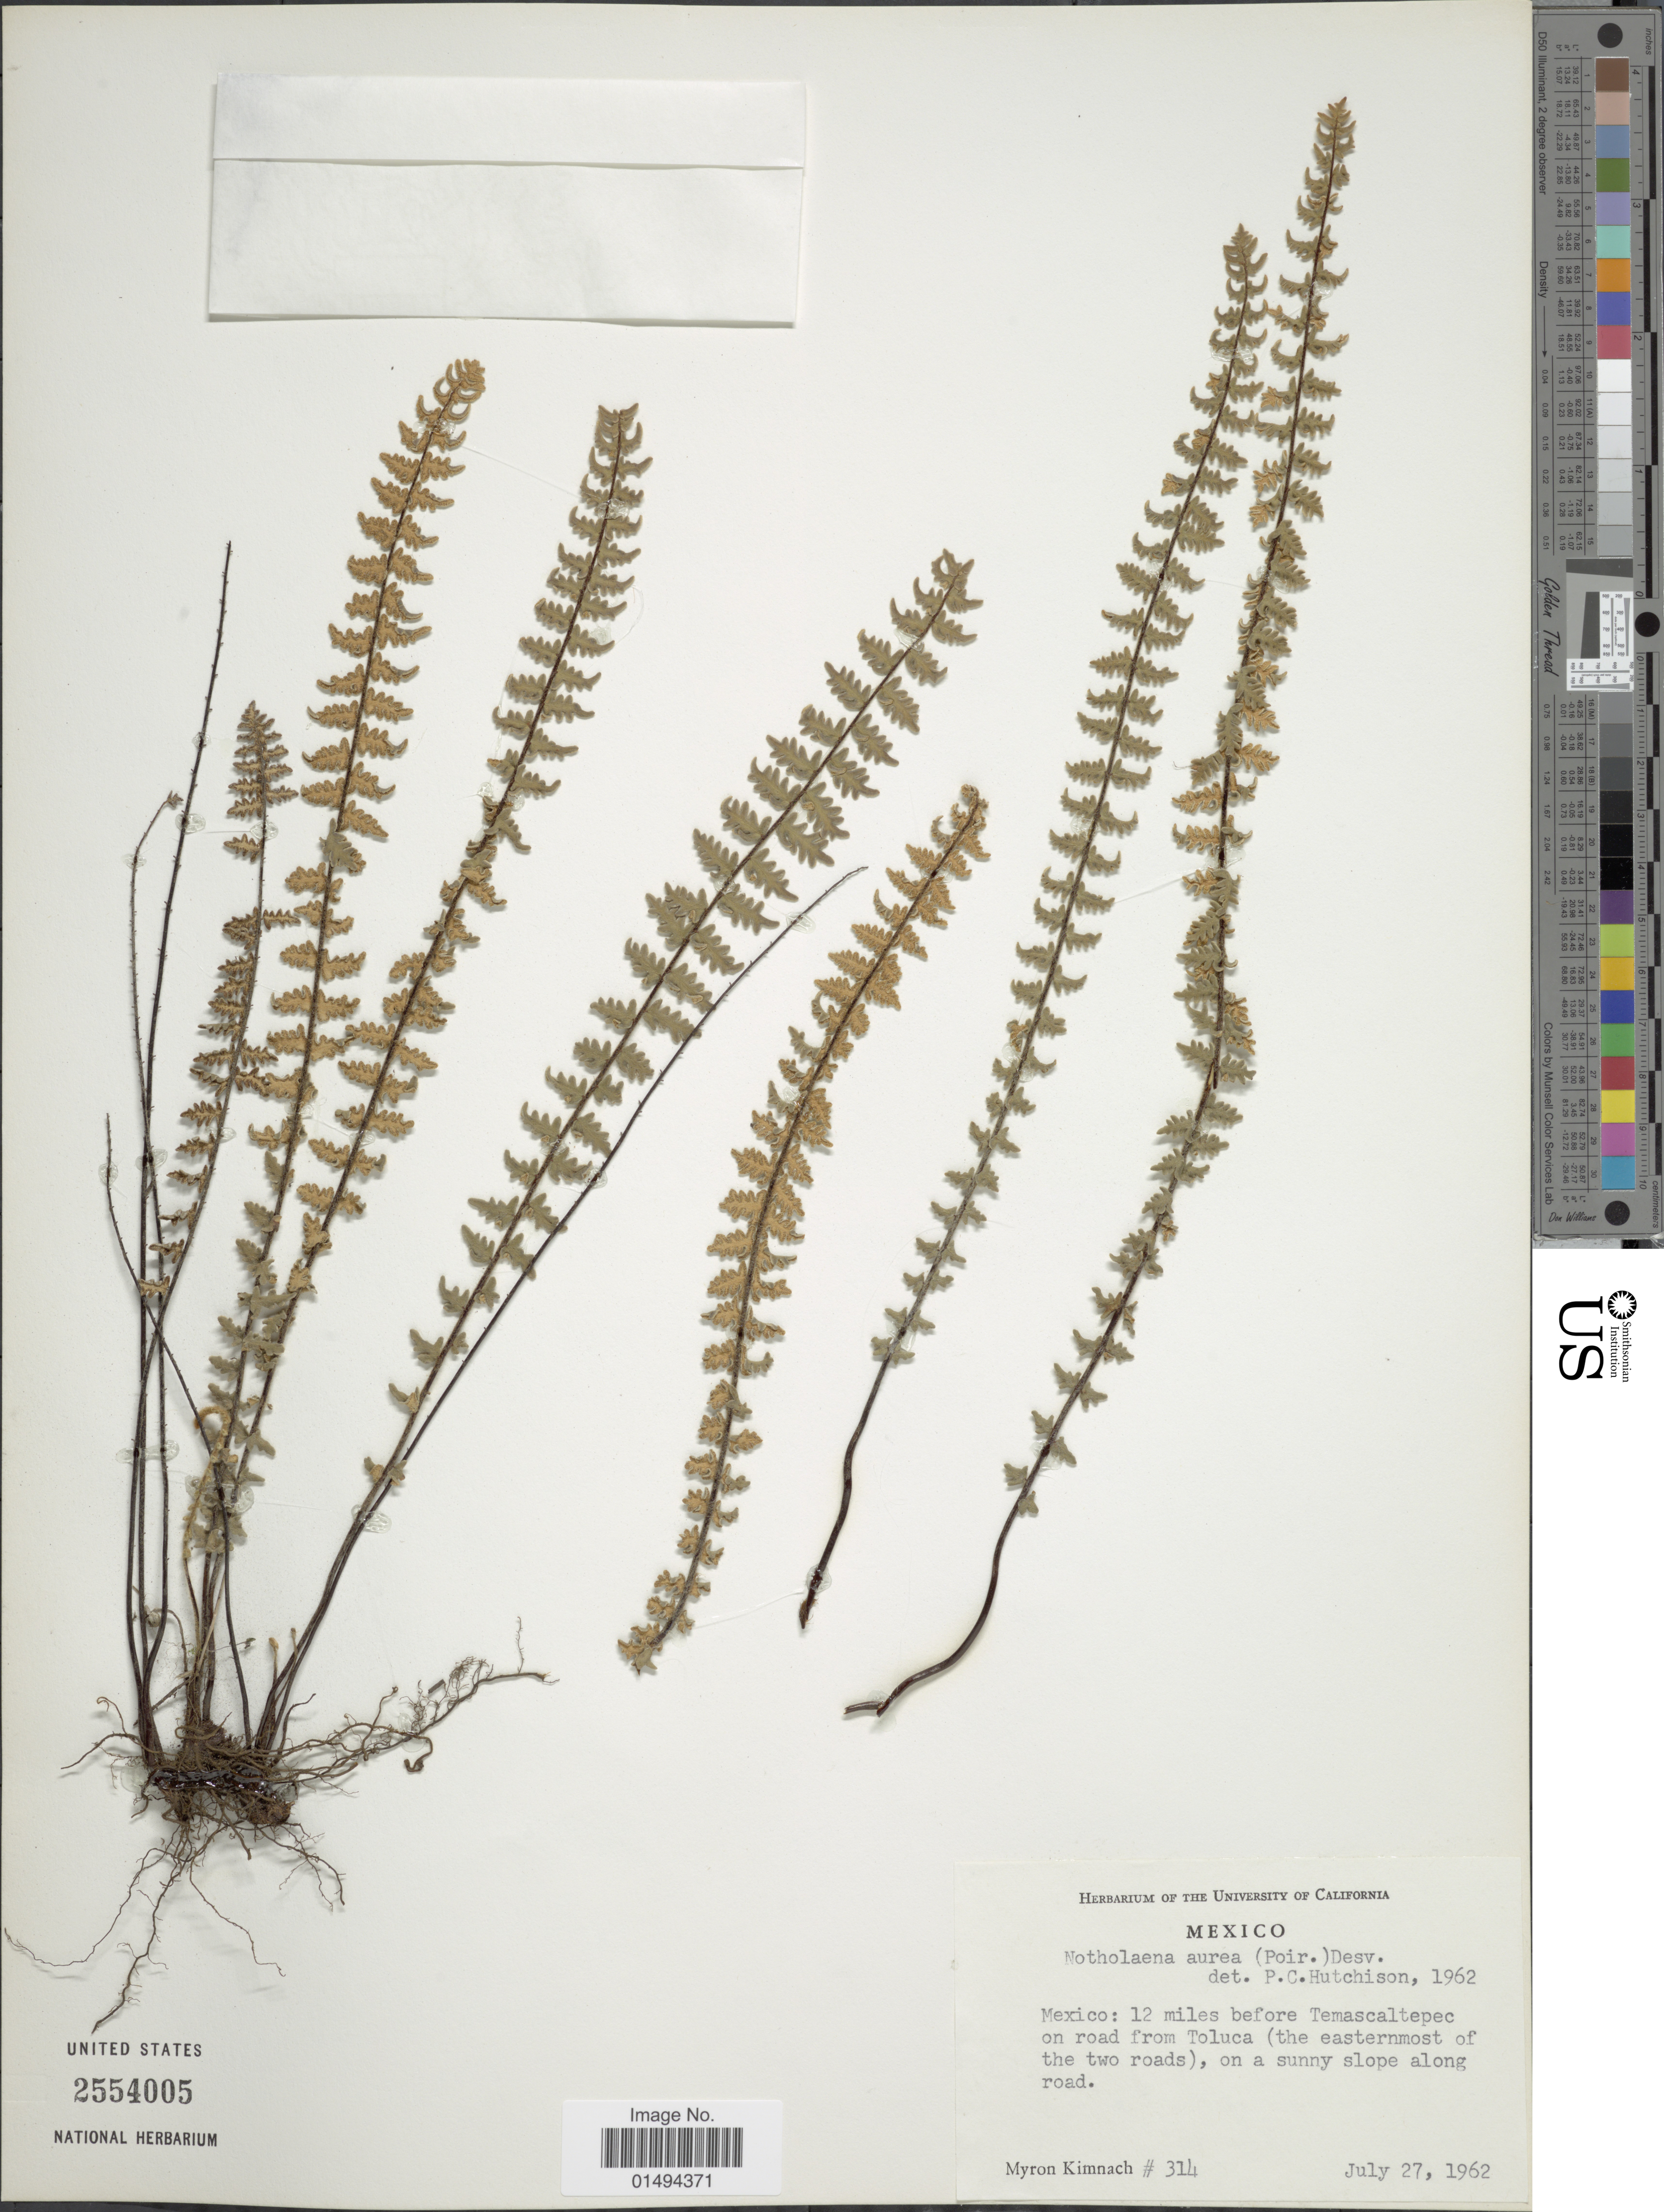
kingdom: Plantae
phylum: Tracheophyta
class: Polypodiopsida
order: Polypodiales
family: Pteridaceae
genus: Myriopteris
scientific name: Myriopteris aurea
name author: (Poir.) Grusz & Windham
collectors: M. W. Kimnach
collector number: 314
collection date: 1962-07-27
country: Mexico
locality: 12 miles before Temascaltepec on road from Toluca (the easternmost of the two roads), on a sunny slope along road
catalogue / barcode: US 2554005